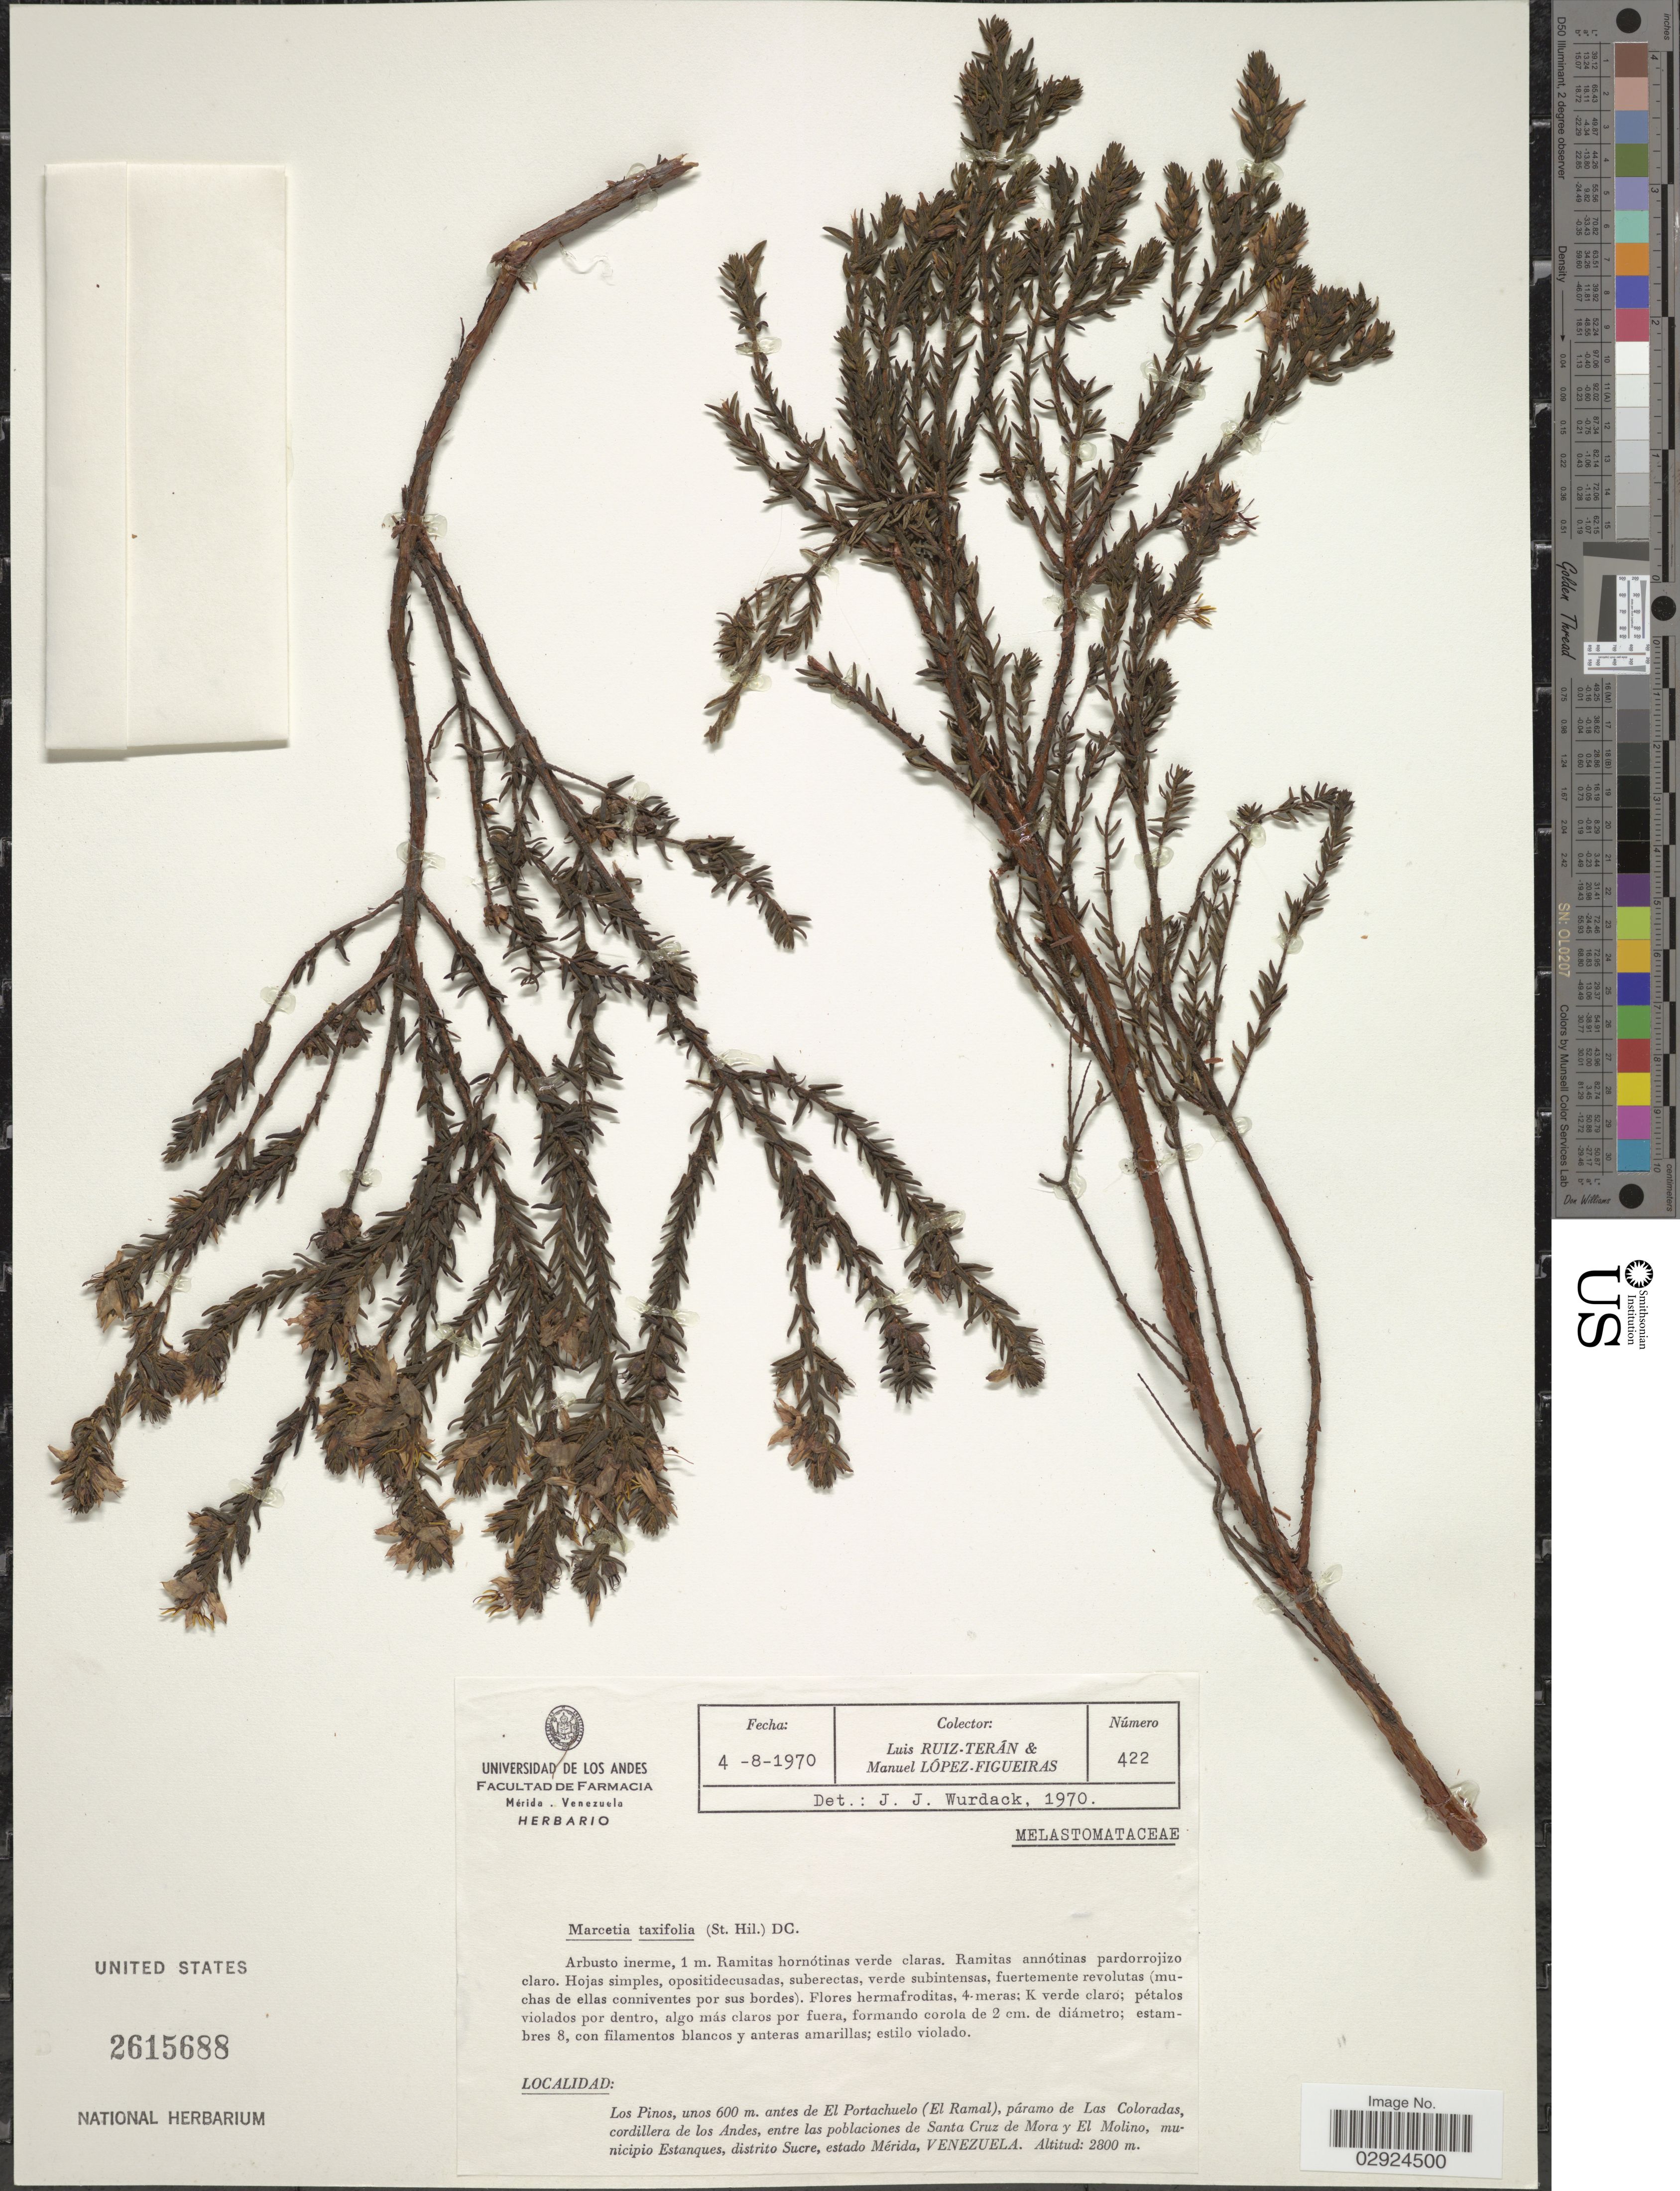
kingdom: Plantae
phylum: Tracheophyta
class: Magnoliopsida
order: Myrtales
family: Melastomataceae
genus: Marcetia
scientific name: Marcetia taxifolia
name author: (A. St.-Hil.) DC.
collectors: L. Teran & M. López Figueiras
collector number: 422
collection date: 1970-08-04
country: Venezuela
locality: Los Pinos, unos 600 m. antes de El Portachuelo (El Ramal), páramo de Las Coloradas, cordillera de los Andes, entre las poblaciones de Santa Cruz de Mora y El Molino, municipio Estanques, distrito Sucre, estado Mérida.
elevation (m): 2800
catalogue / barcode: US 2615688